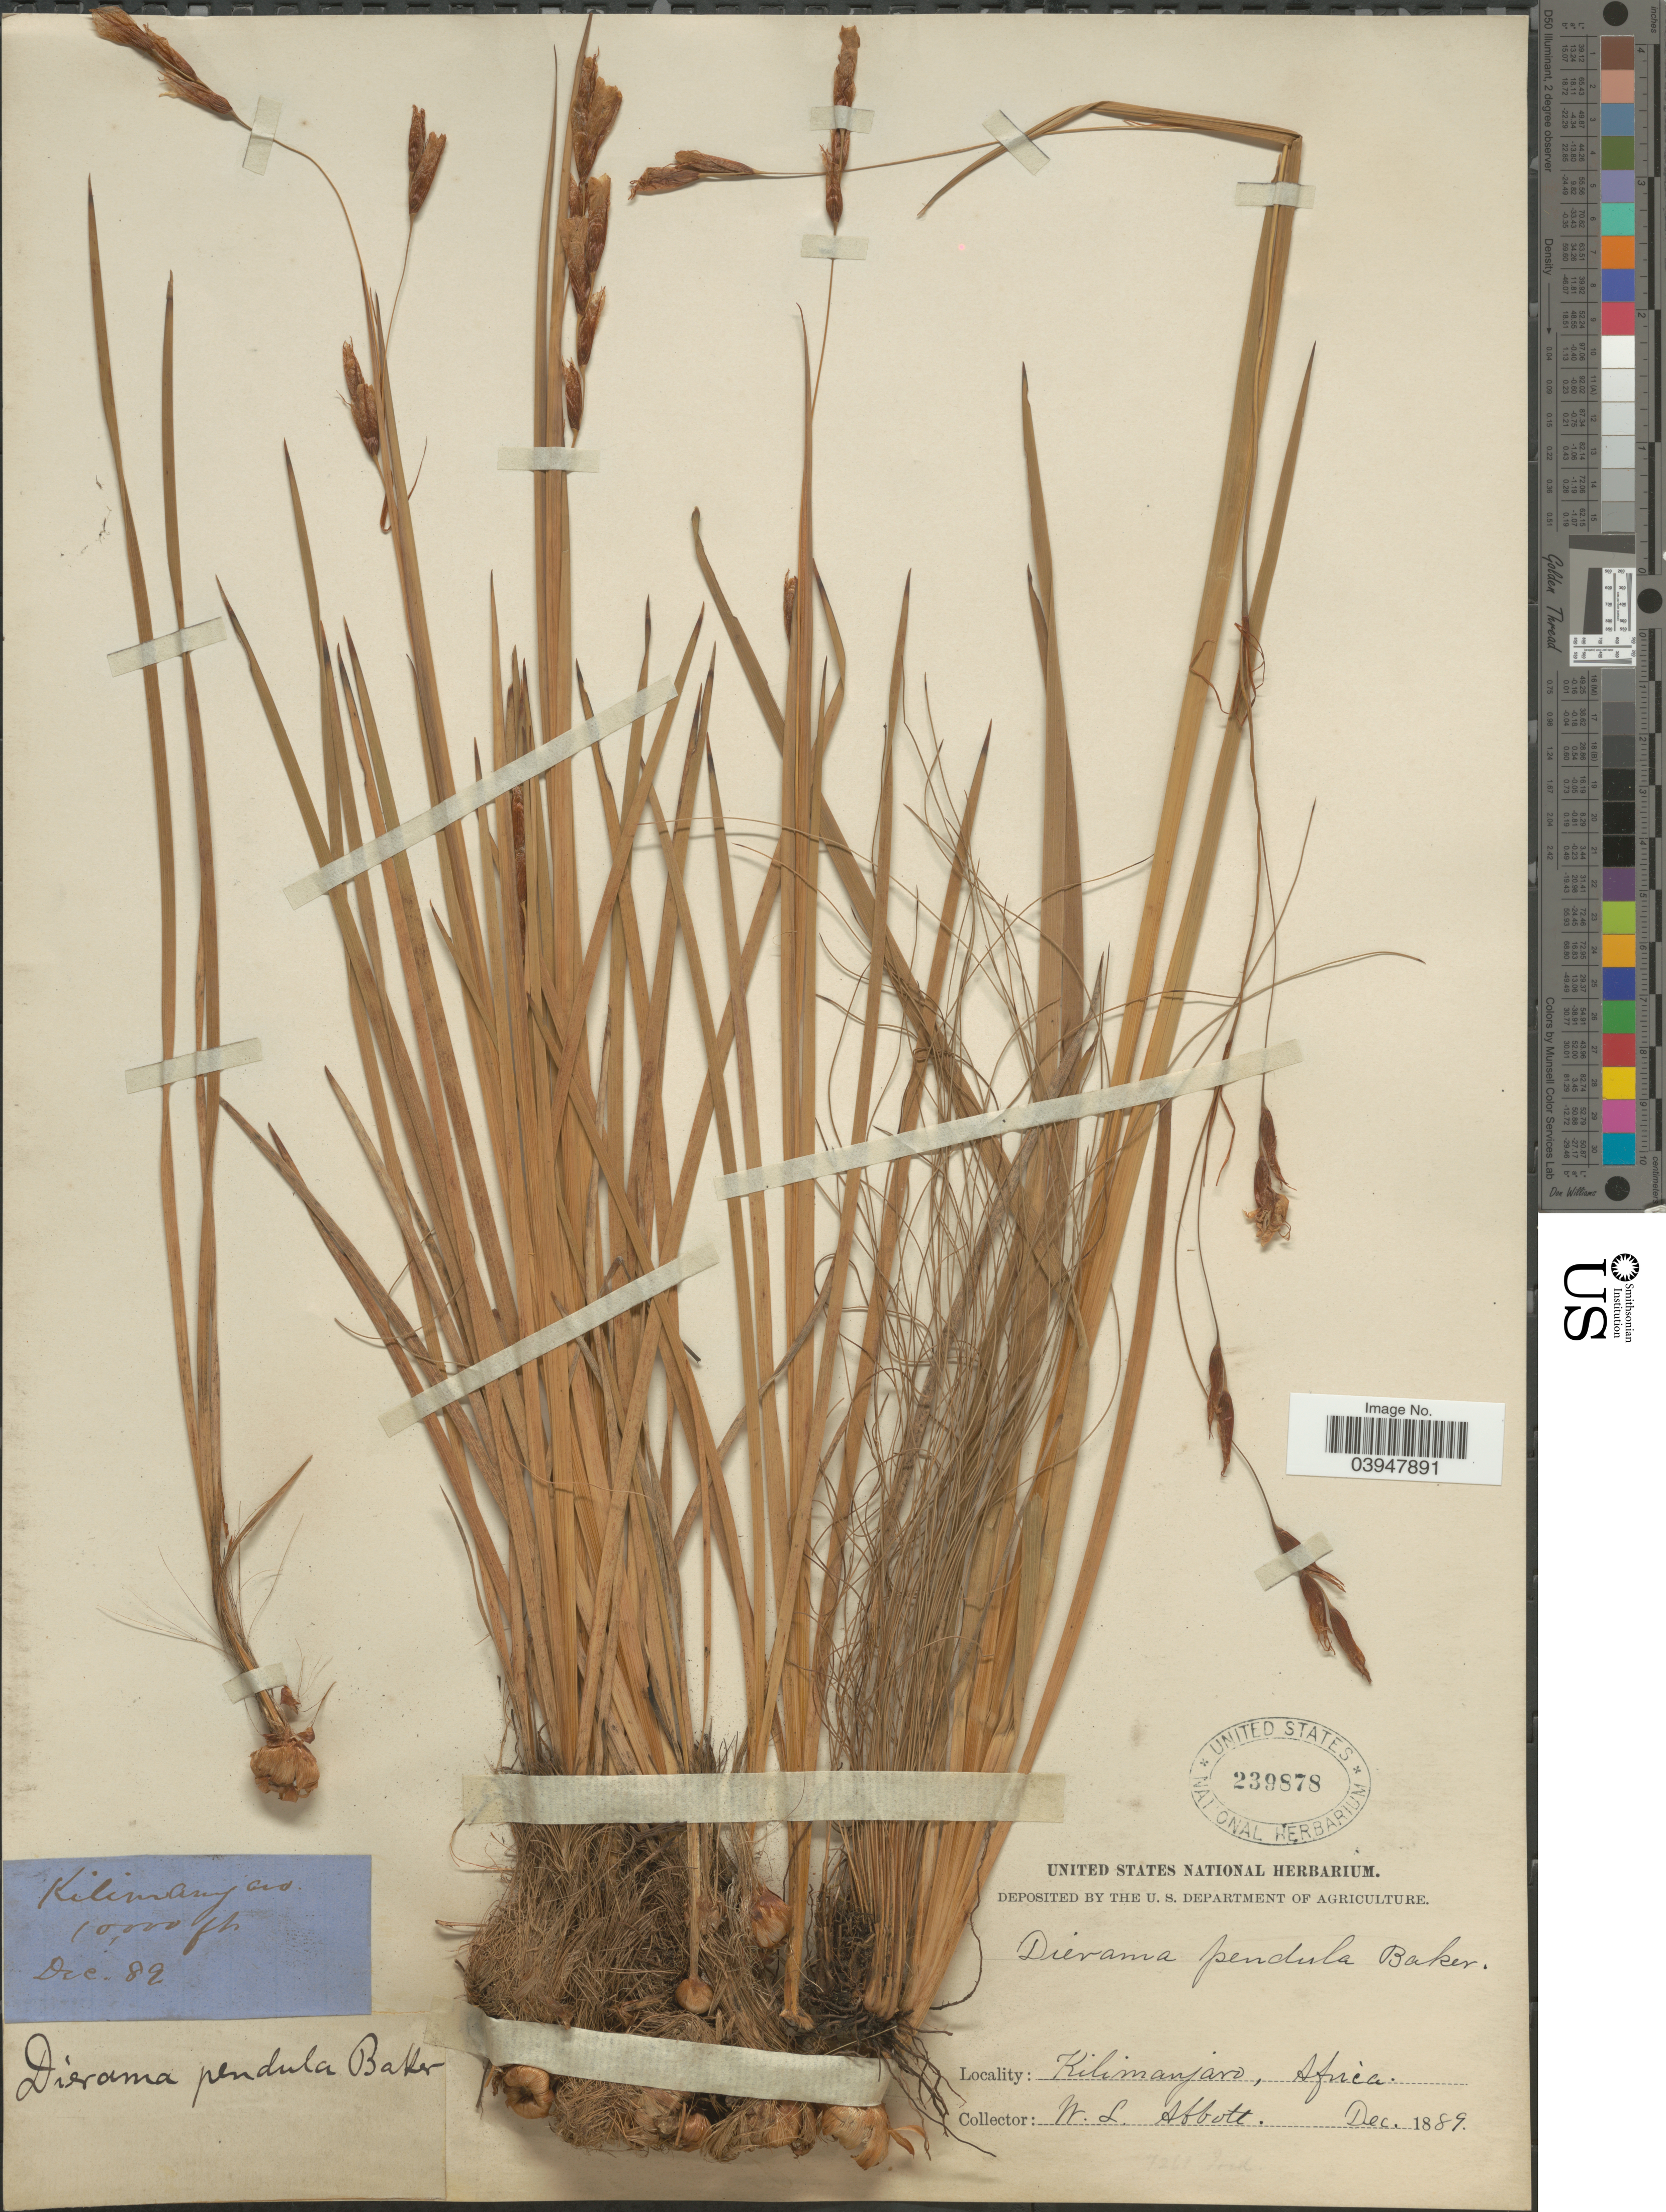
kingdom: Plantae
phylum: Tracheophyta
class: Liliopsida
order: Asparagales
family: Iridaceae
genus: Dierama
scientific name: Dierama pendulum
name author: Baker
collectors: W. L. Abbott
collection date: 1889-12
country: Tanzania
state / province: Kilimanjaro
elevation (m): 3048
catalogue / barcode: US 239878